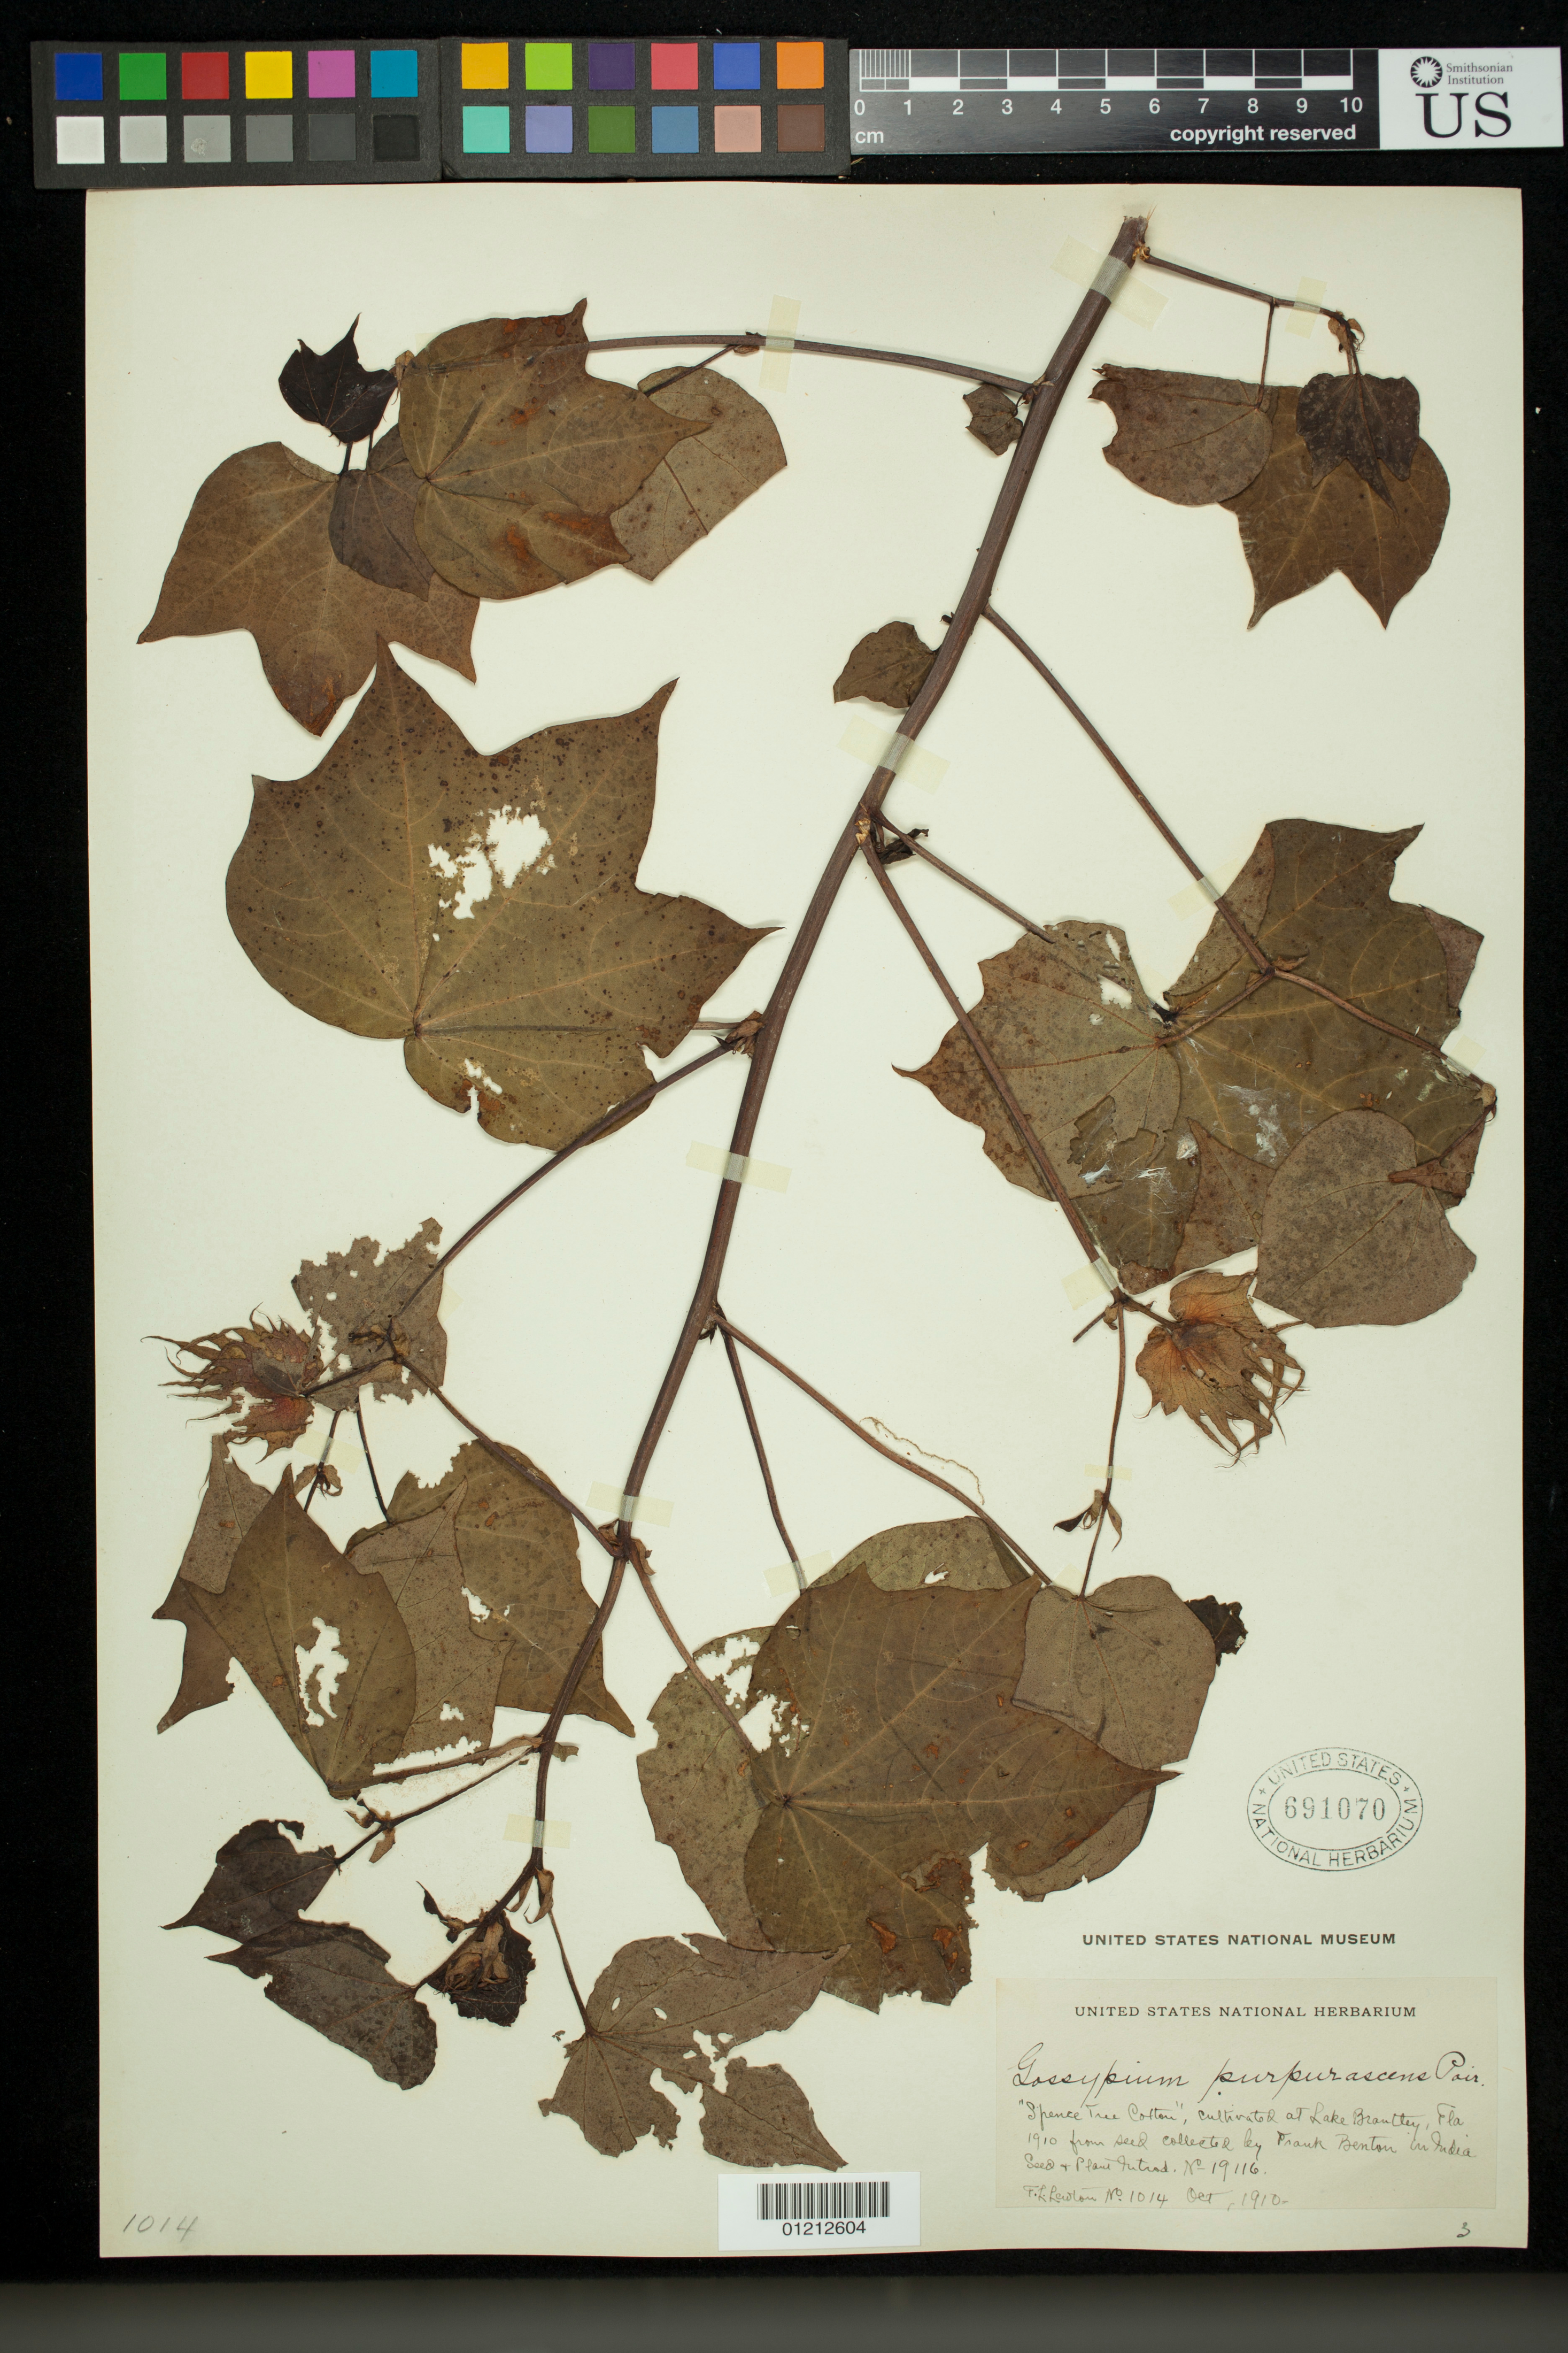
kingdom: Plantae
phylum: Tracheophyta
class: Magnoliopsida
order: Malvales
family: Malvaceae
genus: Gossypium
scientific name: Gossypium purpurascens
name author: Poir.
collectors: F. L. Lewton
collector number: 1014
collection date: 1910-10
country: United States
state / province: Florida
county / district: Seminole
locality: Lake Brantley, FL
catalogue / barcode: US 691070